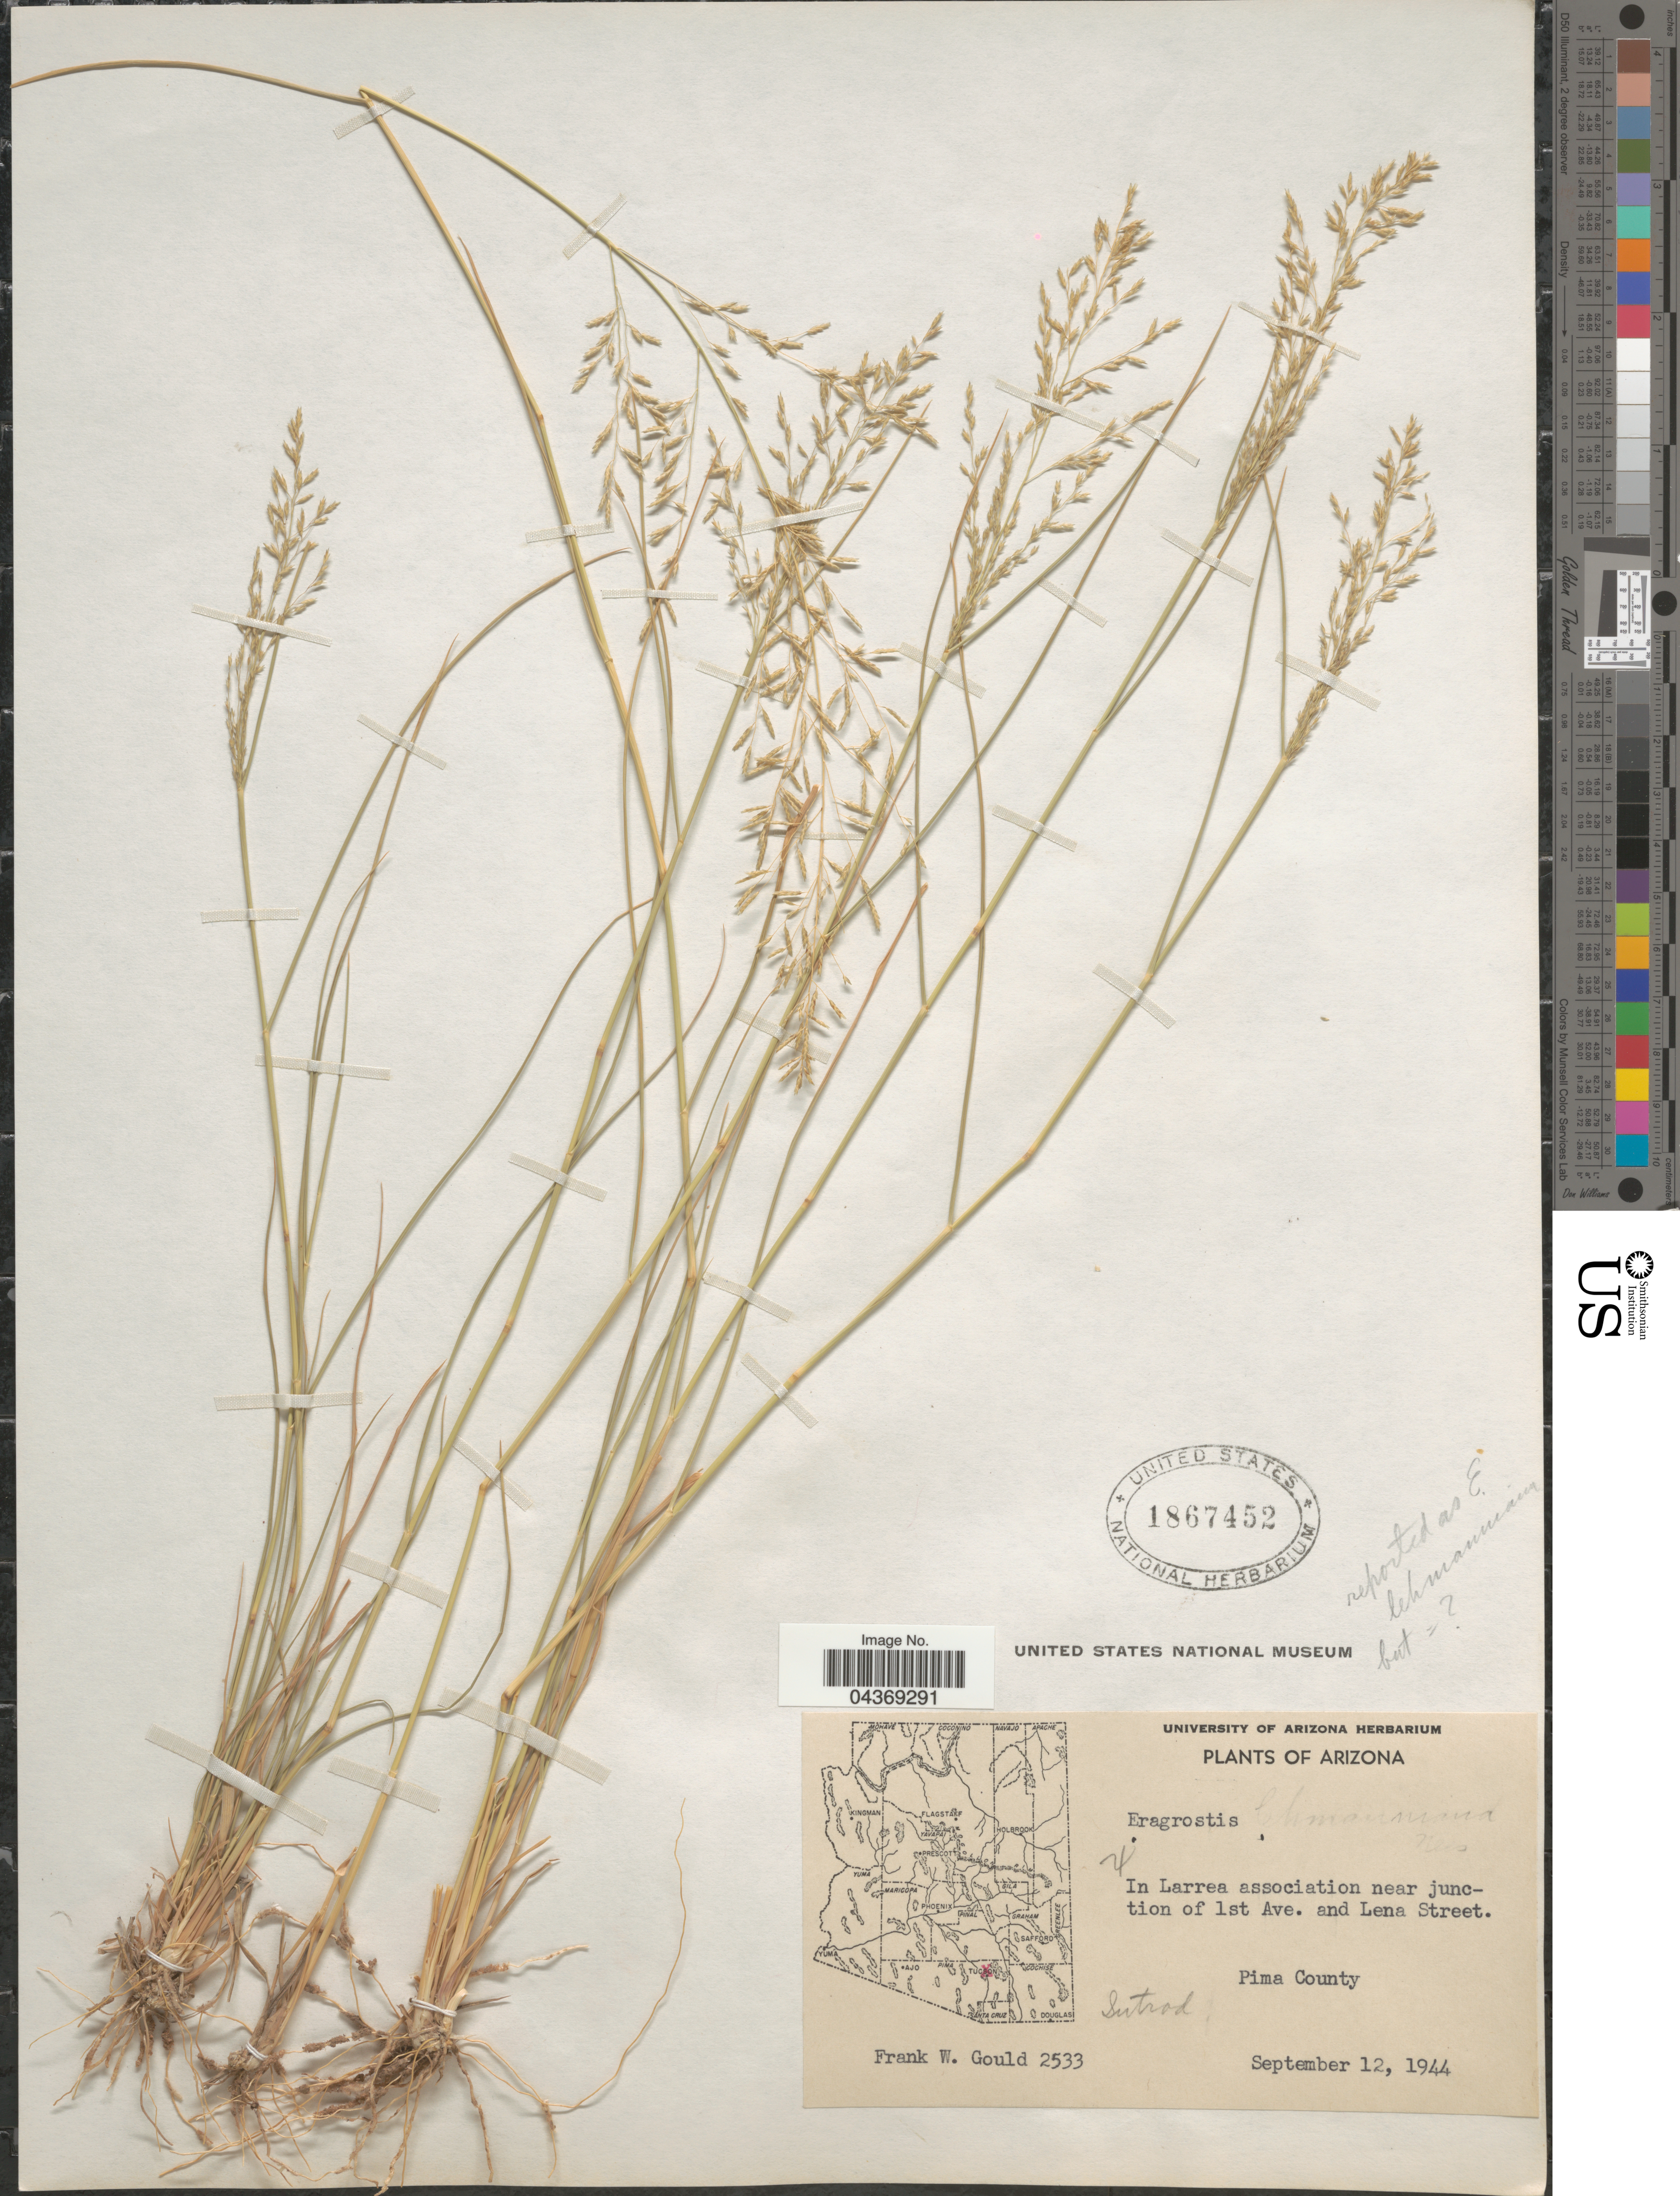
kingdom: Plantae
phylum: Tracheophyta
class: Liliopsida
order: Poales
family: Poaceae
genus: Eragrostis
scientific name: Eragrostis lehmanniana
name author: Nees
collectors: F. W. Gould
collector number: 2533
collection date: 1944-09-12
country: United States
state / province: Arizona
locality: In Larrea association near junction of 1st Ave. and Lena Street. Pima County.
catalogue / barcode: US 1867452